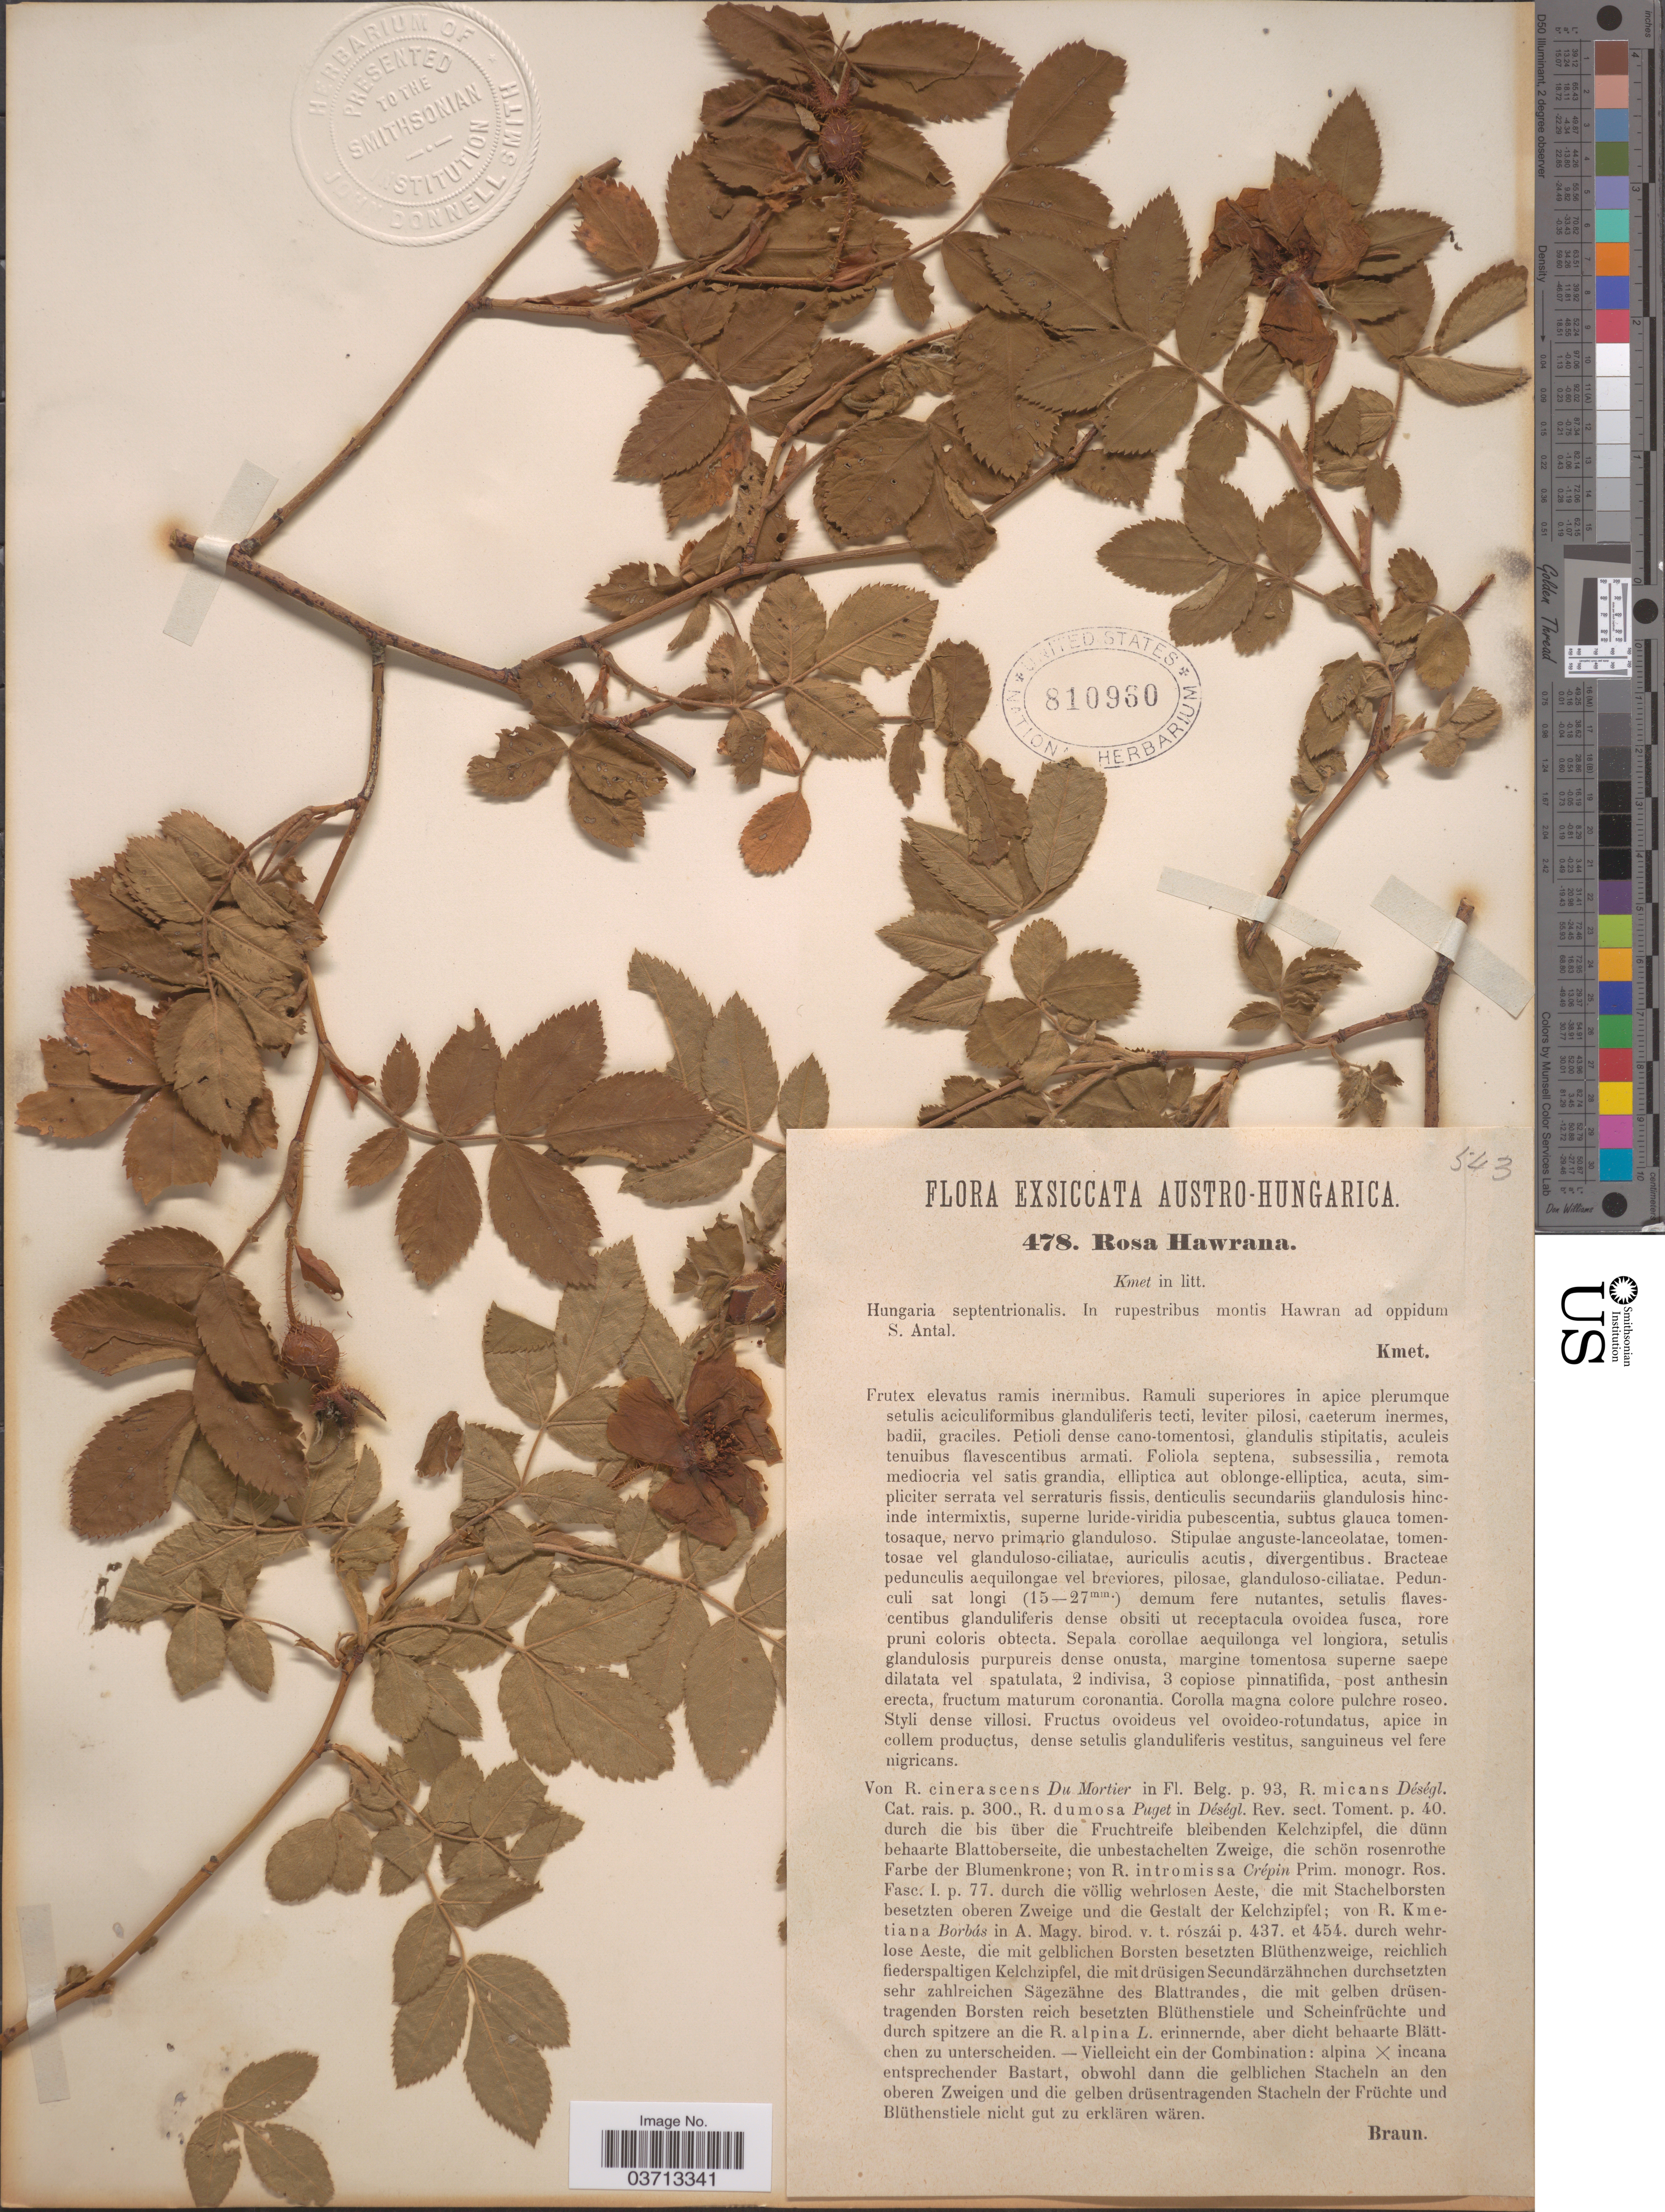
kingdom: Plantae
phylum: Tracheophyta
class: Magnoliopsida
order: Rosales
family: Rosaceae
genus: Rosa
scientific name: Rosa hawrana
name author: Kmet ex A. Kern.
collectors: A. Kmet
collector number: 478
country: Hungary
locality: Austro-Hungarica. Hungaria septentrionalis. In rupestribus montis Hawran ad oppidum S. Antal.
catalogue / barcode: US 810960